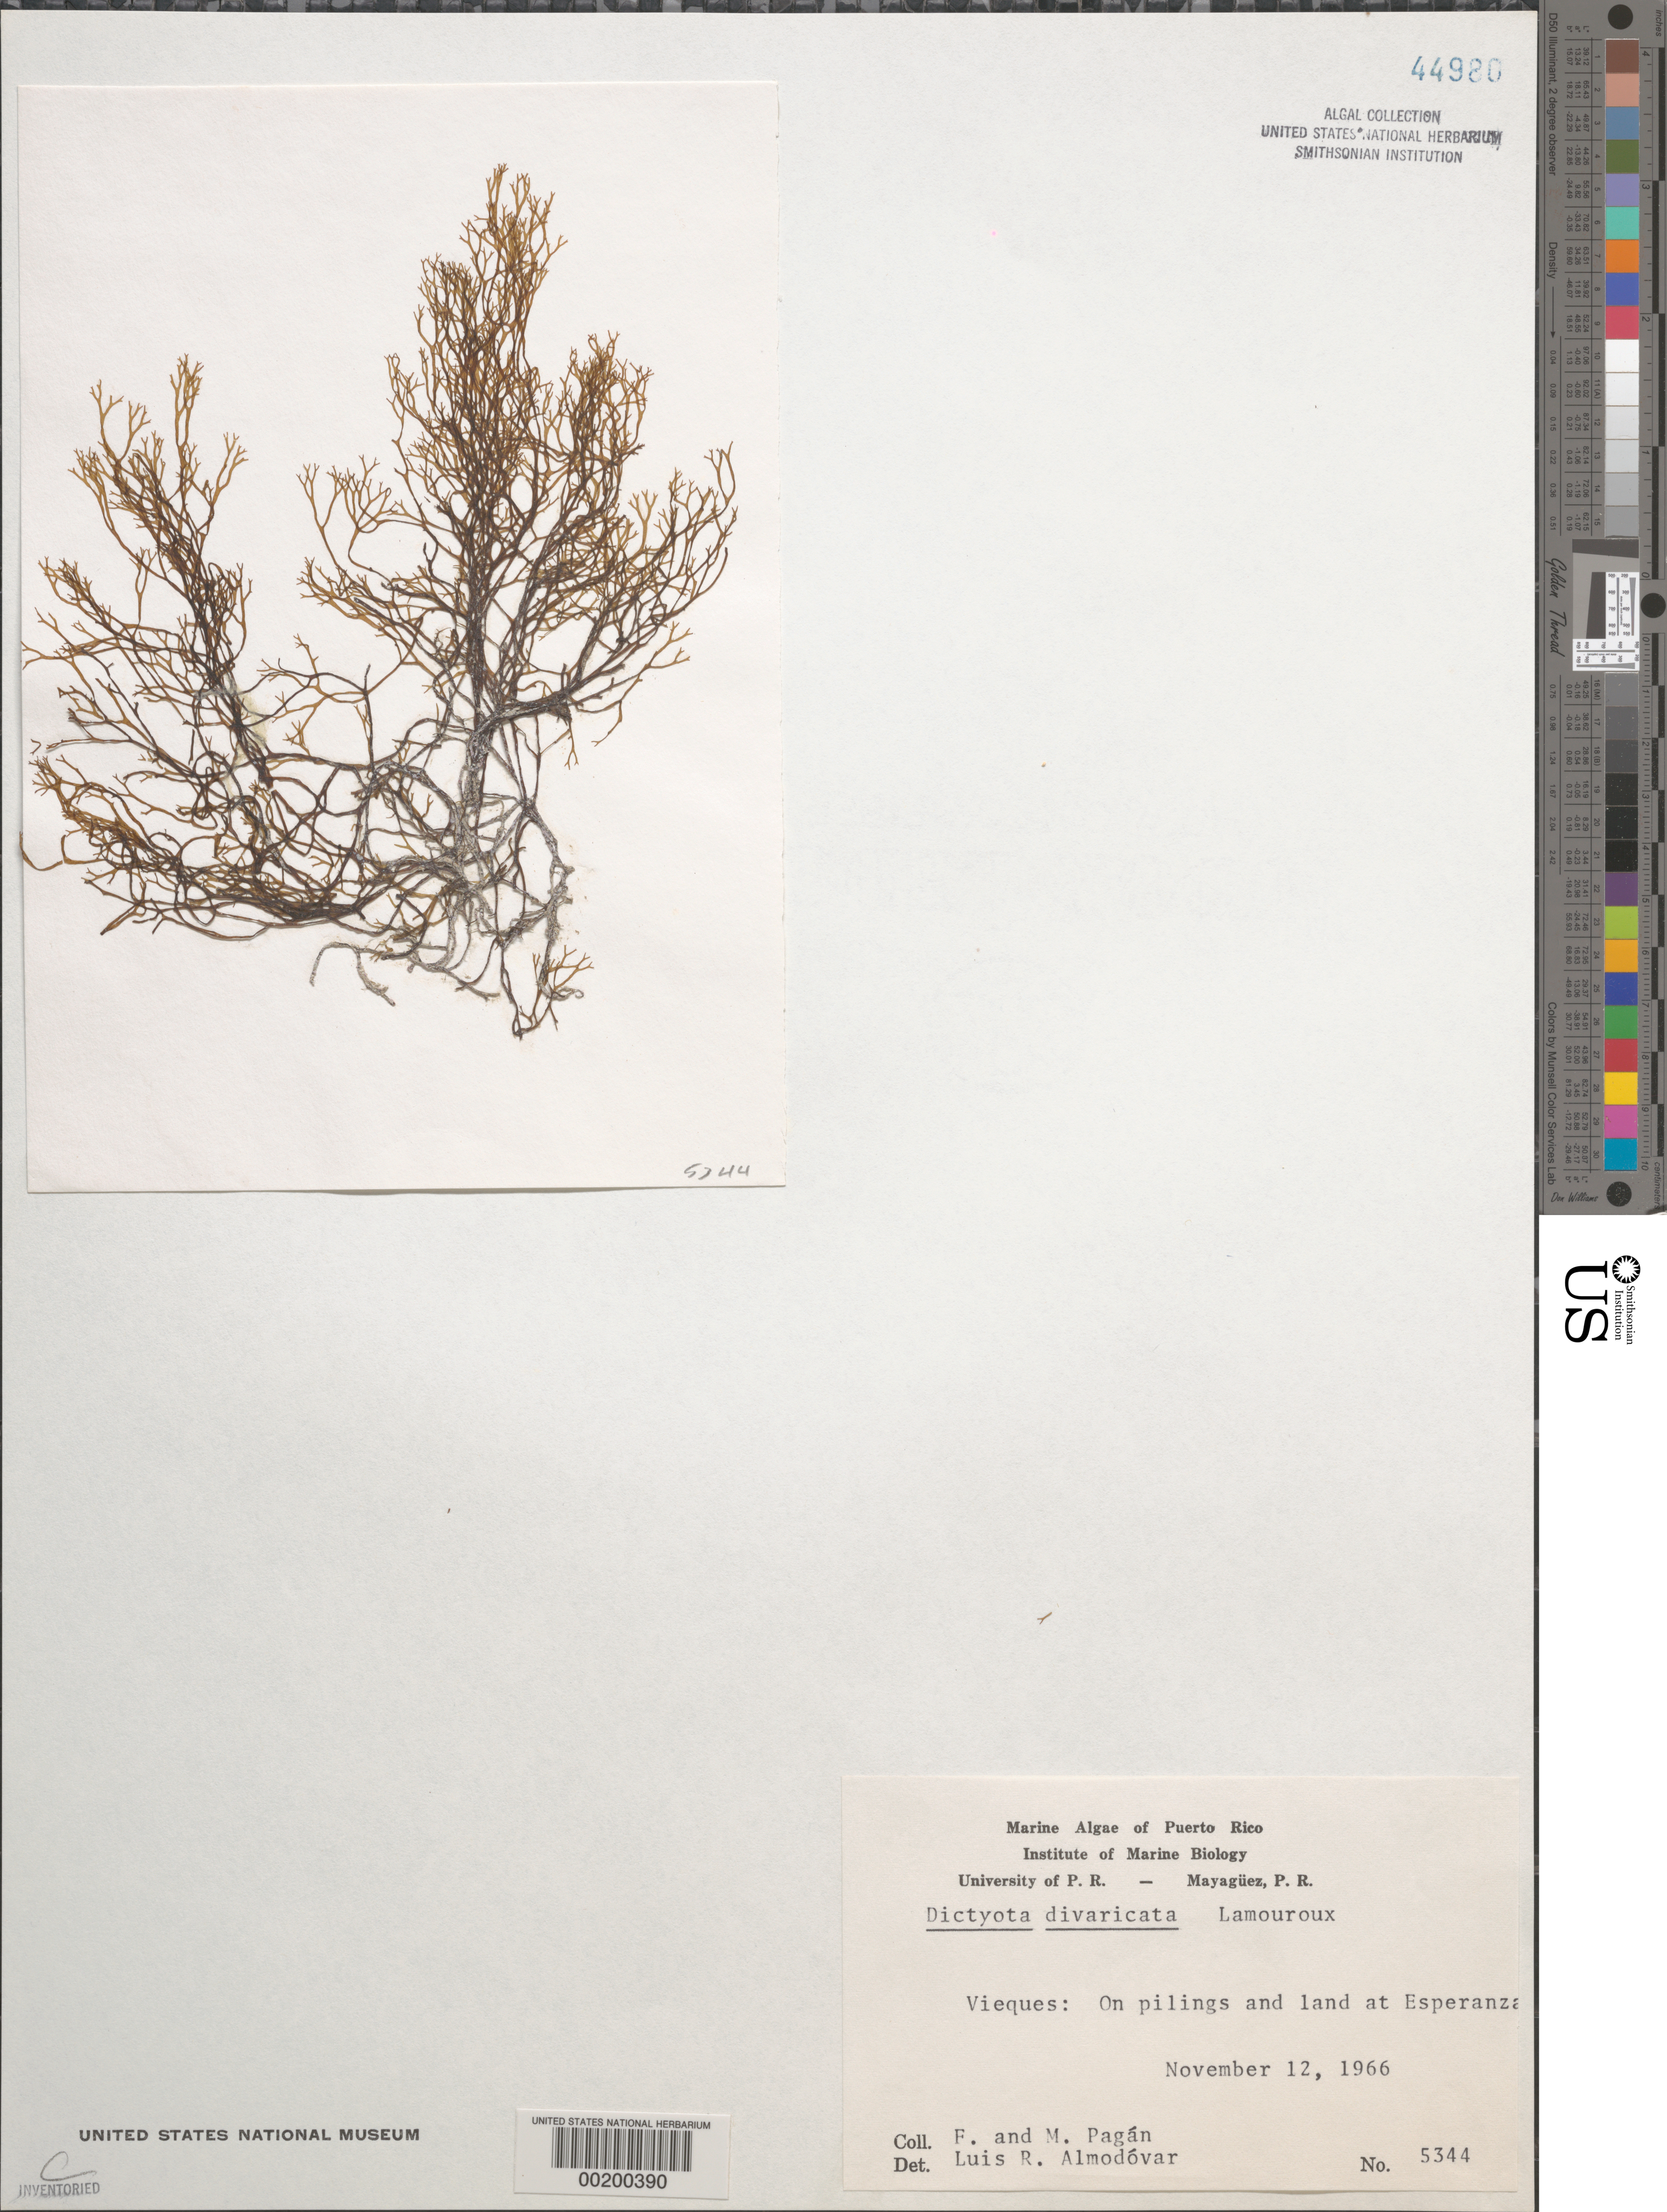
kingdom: Chromista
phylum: Ochrophyta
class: Phaeophyceae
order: Dictyotales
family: Dictyotaceae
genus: Dictyota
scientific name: Dictyota divaricata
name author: J.V.Lamouroux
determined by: Almodovar, L. R.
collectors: F. Pagan & M. Pagan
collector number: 5344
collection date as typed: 12 Nov 1966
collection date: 1966-11-12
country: Puerto Rico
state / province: Vieques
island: Vieques Island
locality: Esperanza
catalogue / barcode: US 44980